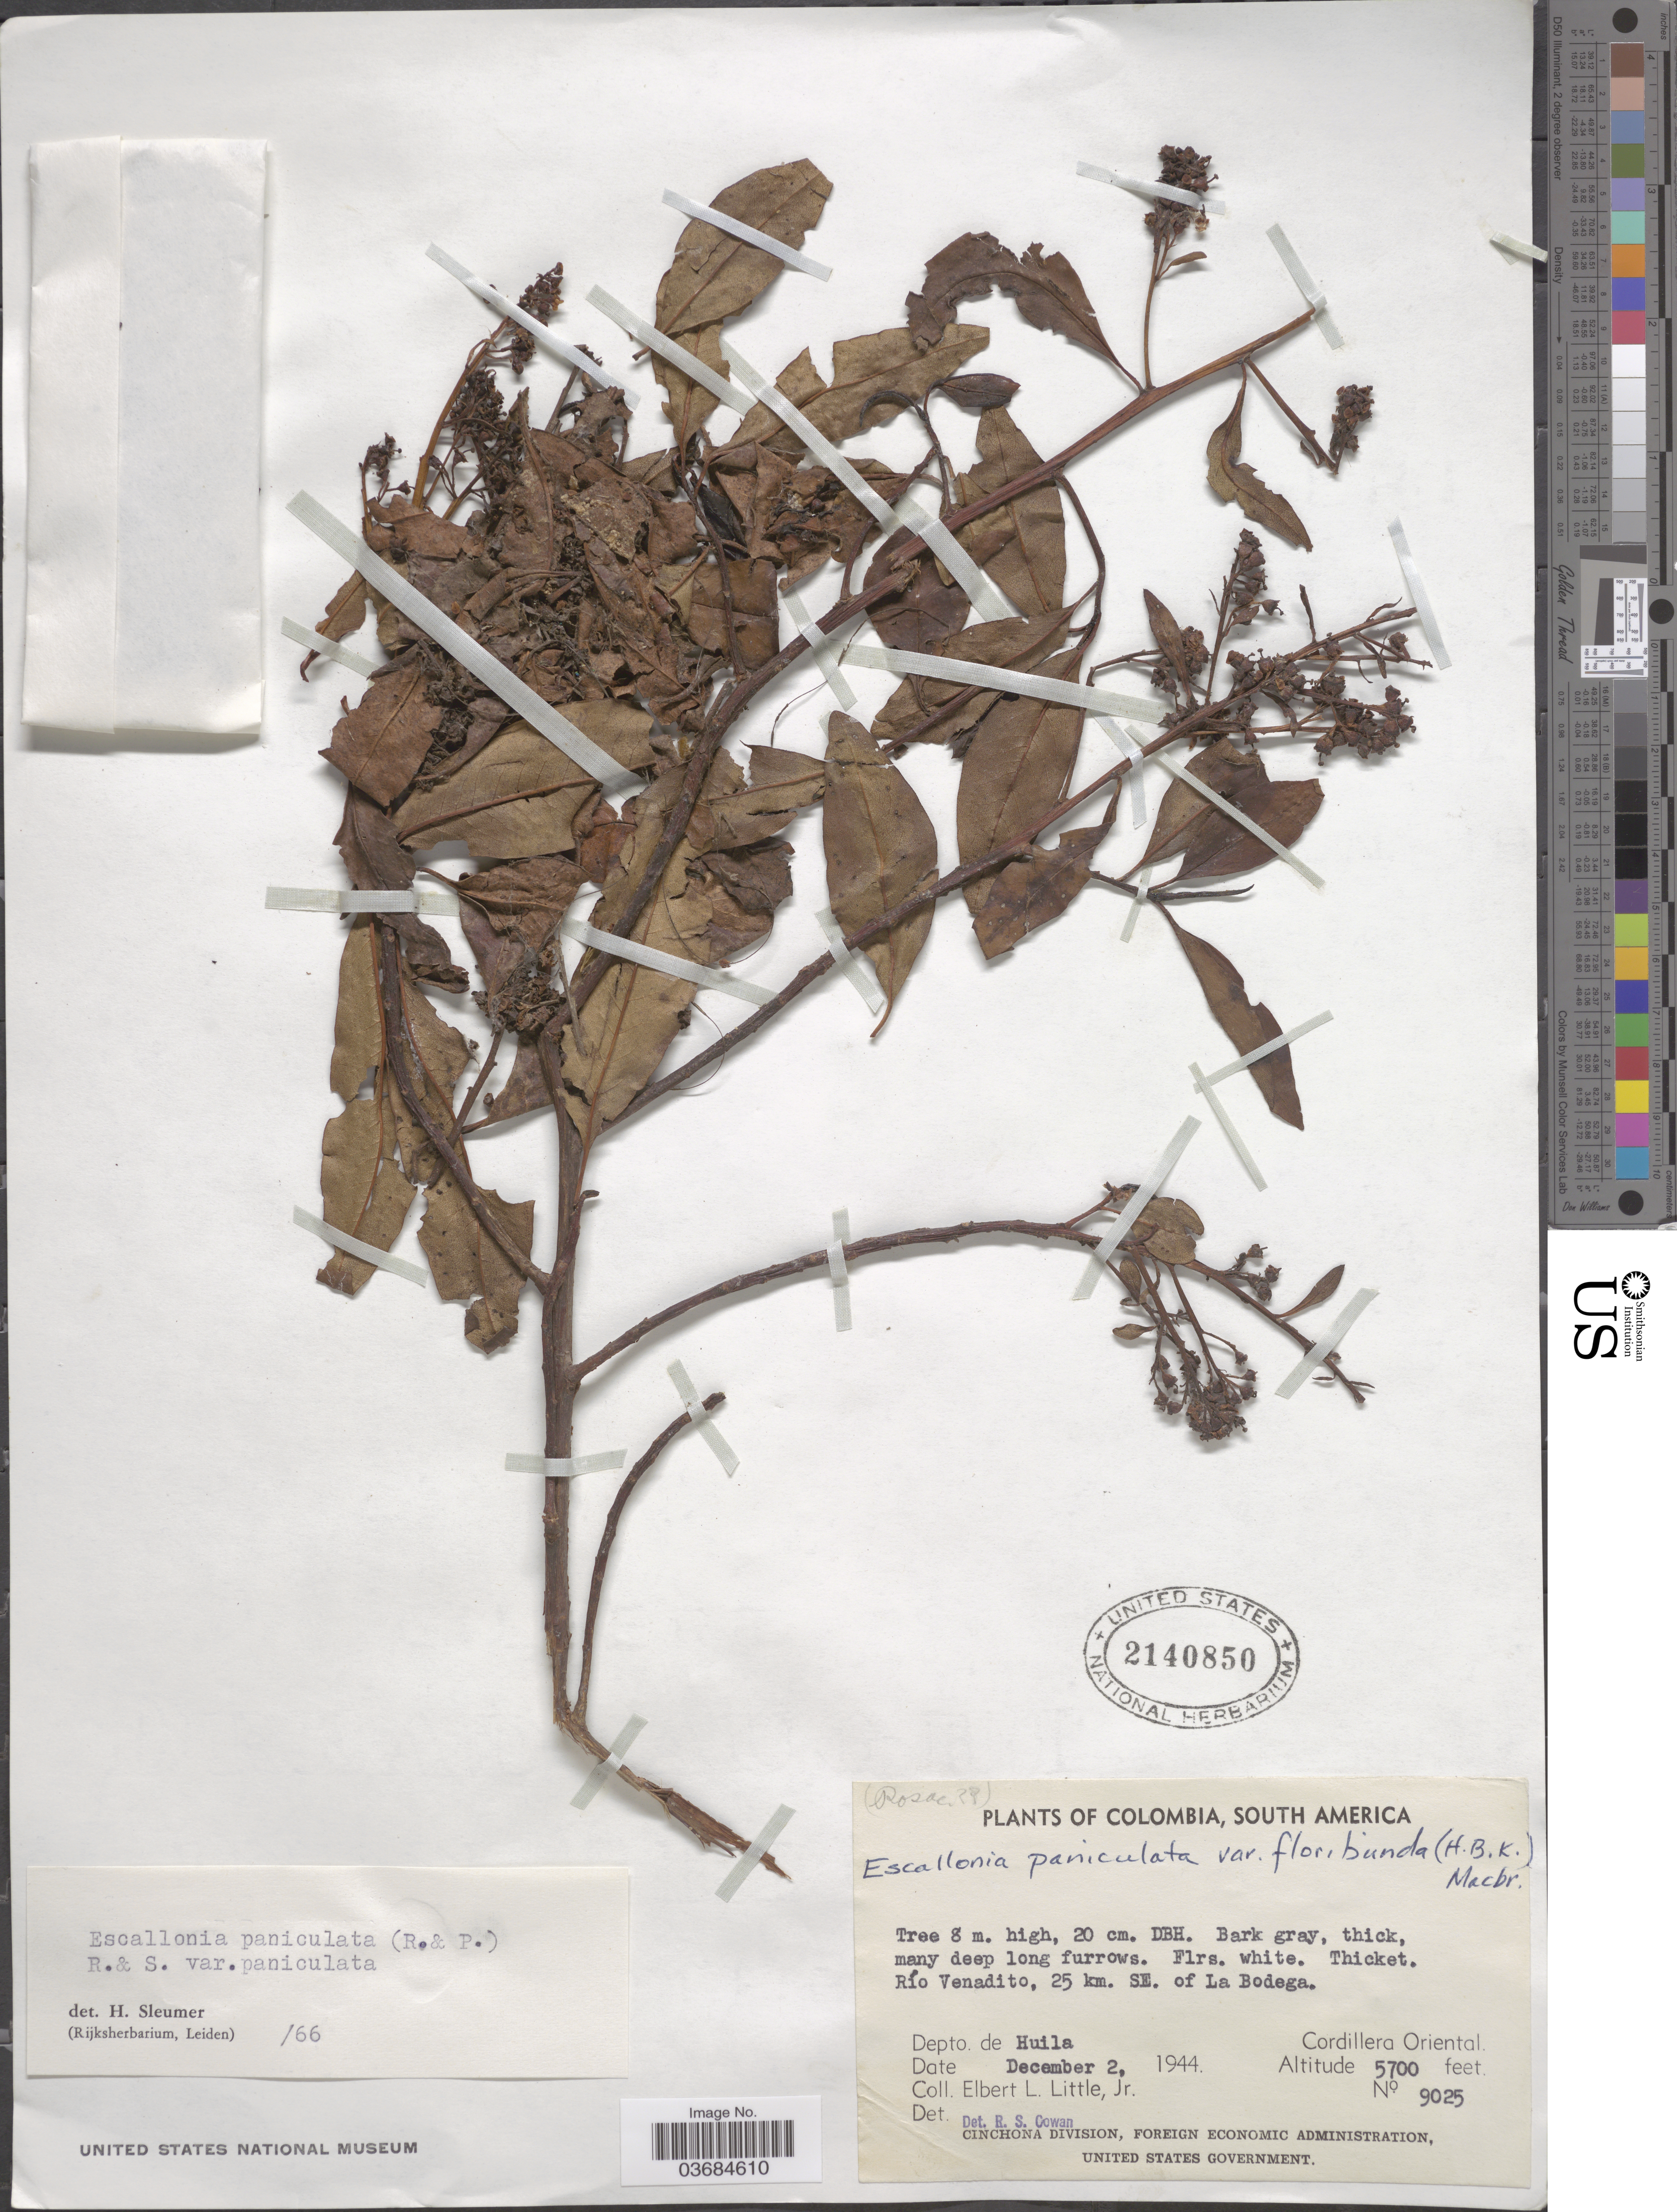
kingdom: Plantae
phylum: Tracheophyta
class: Magnoliopsida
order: Escalloniales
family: Escalloniaceae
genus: Escallonia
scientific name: Escallonia paniculata var. paniculata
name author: (Ruiz & Pav.) Roem. & Schult.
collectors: E. L. Little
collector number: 9025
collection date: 1944-12-02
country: Colombia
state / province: Huila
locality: Río Venadito, 25 km. SE. of La Bodega. Depto. de Huila. Cordillera Oriental.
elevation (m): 1737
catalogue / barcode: US 2140850